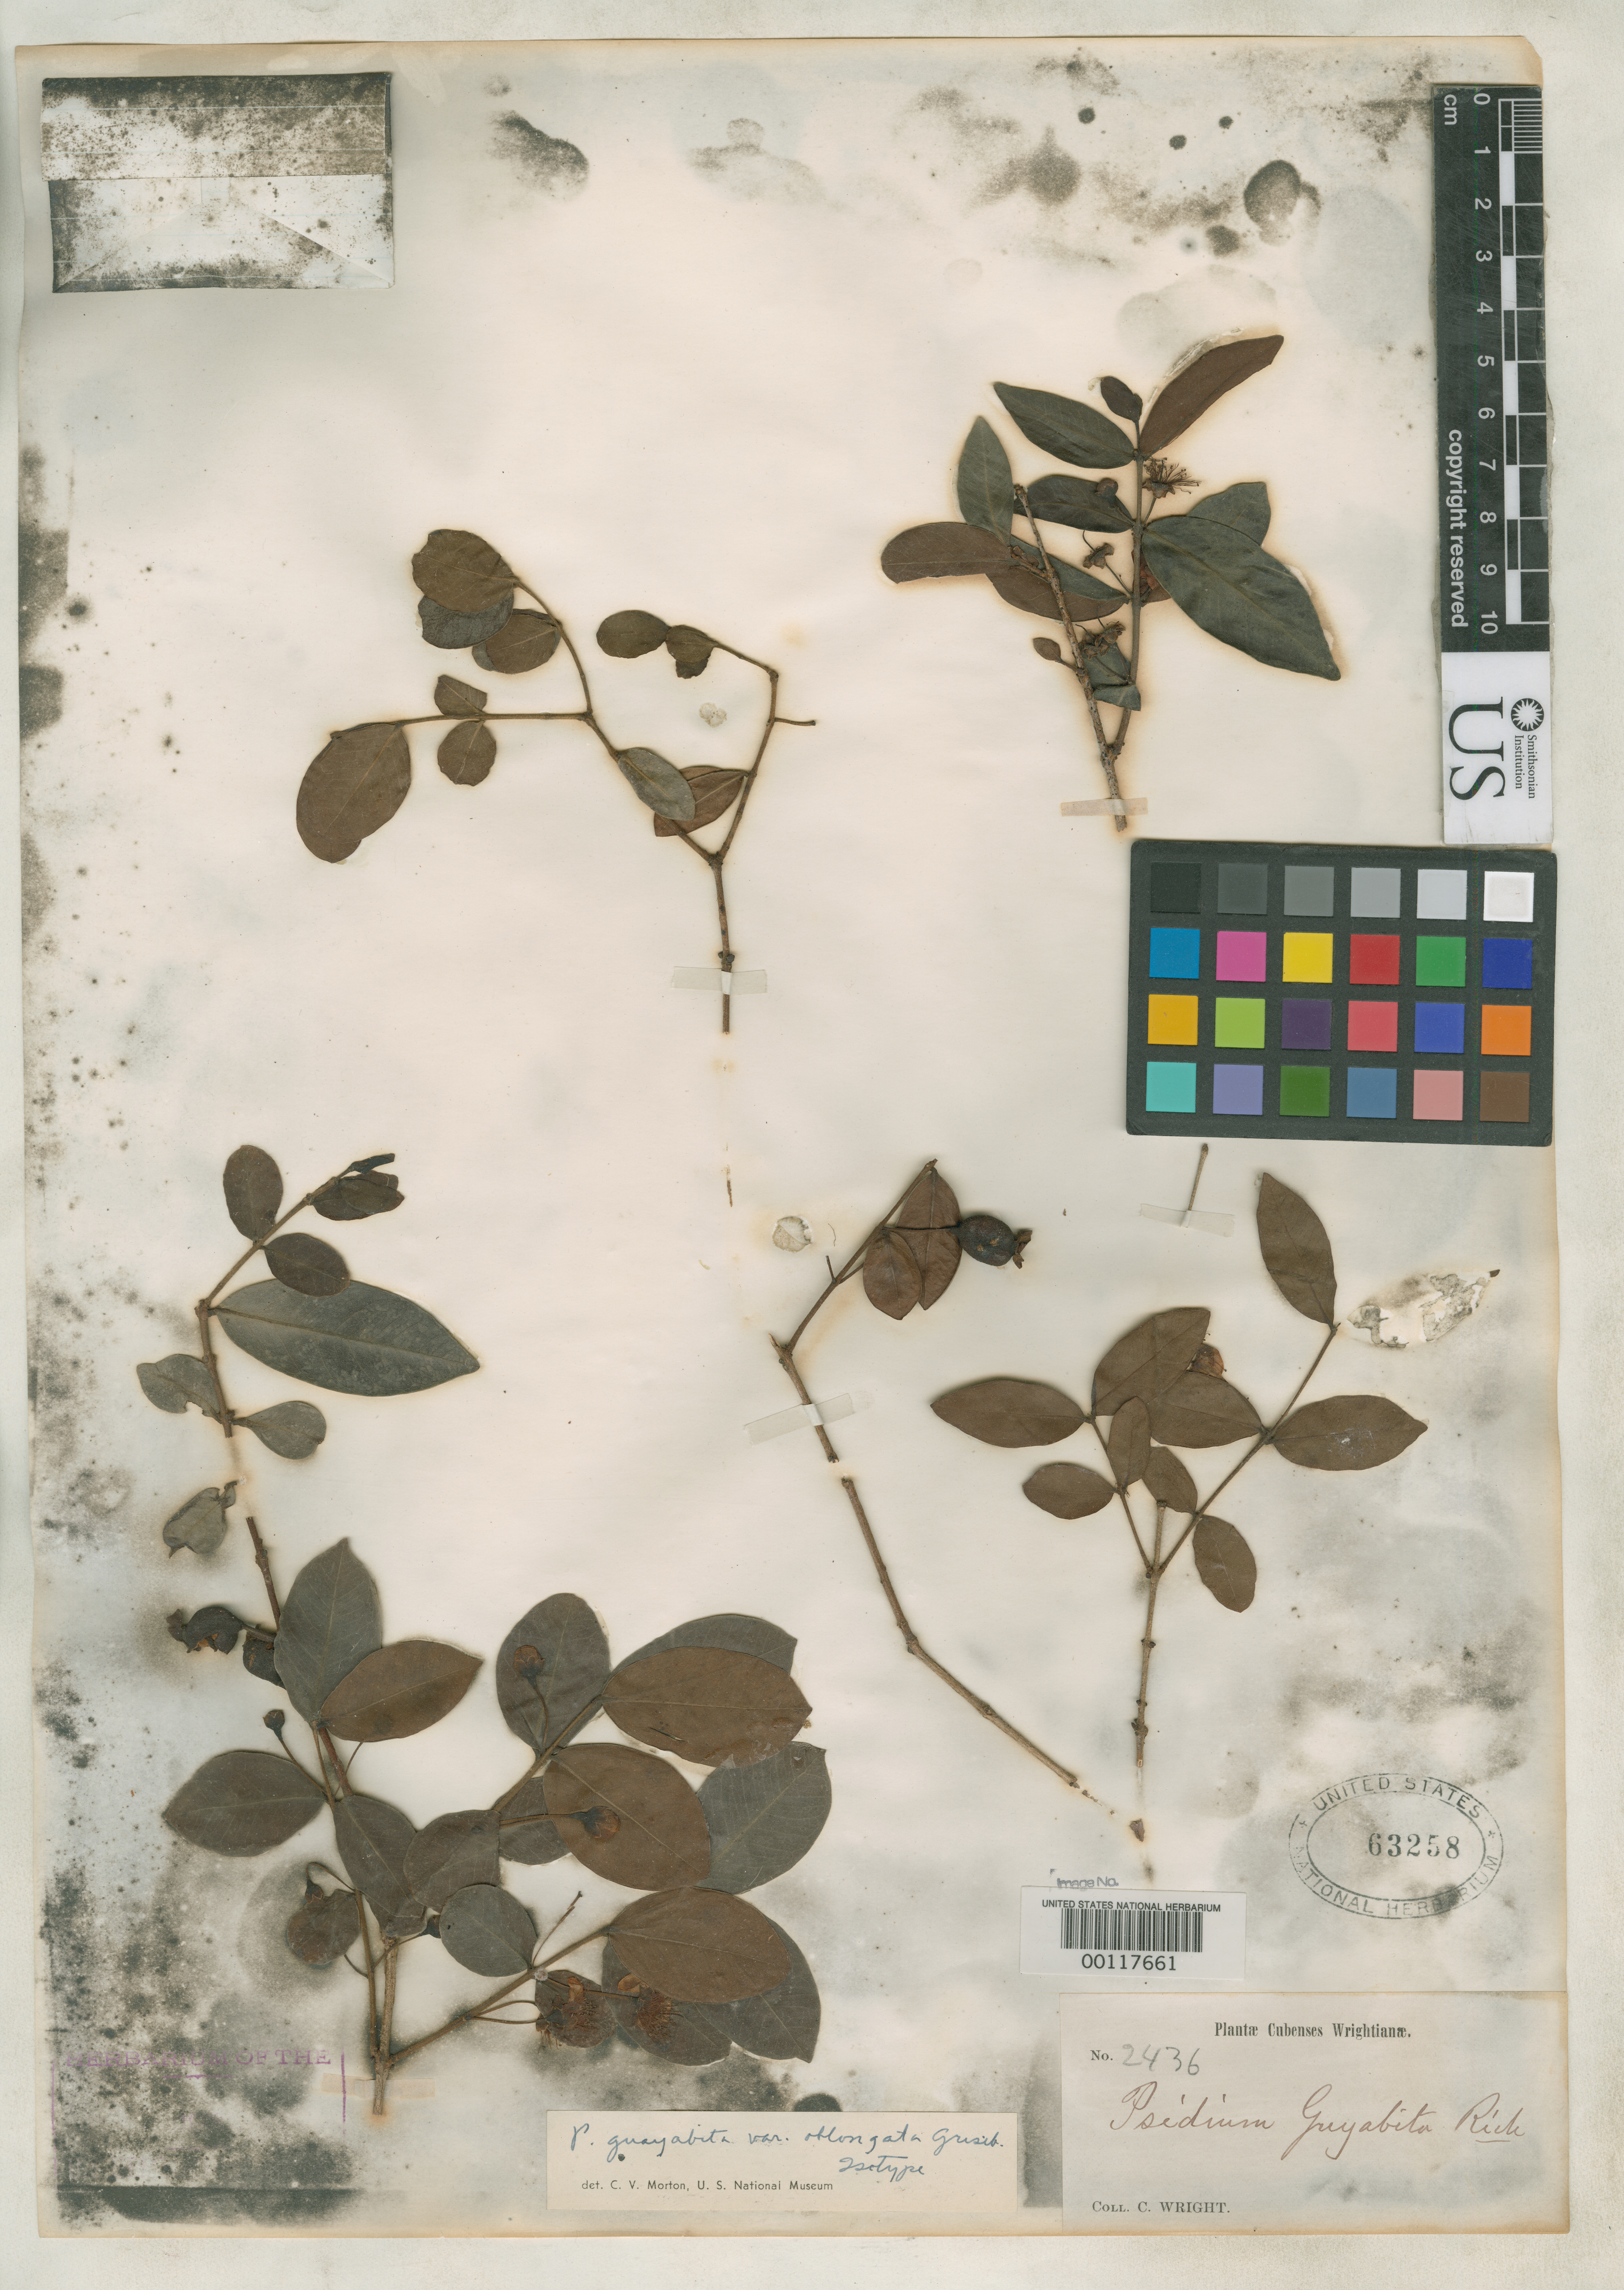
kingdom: Plantae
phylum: Tracheophyta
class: Magnoliopsida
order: Myrtales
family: Myrtaceae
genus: Psidium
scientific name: Psidium guayabita var. oblongatum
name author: Griseb.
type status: Isotype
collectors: C. Wright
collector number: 2436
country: Cuba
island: Greater Antilles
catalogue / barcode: US 63258